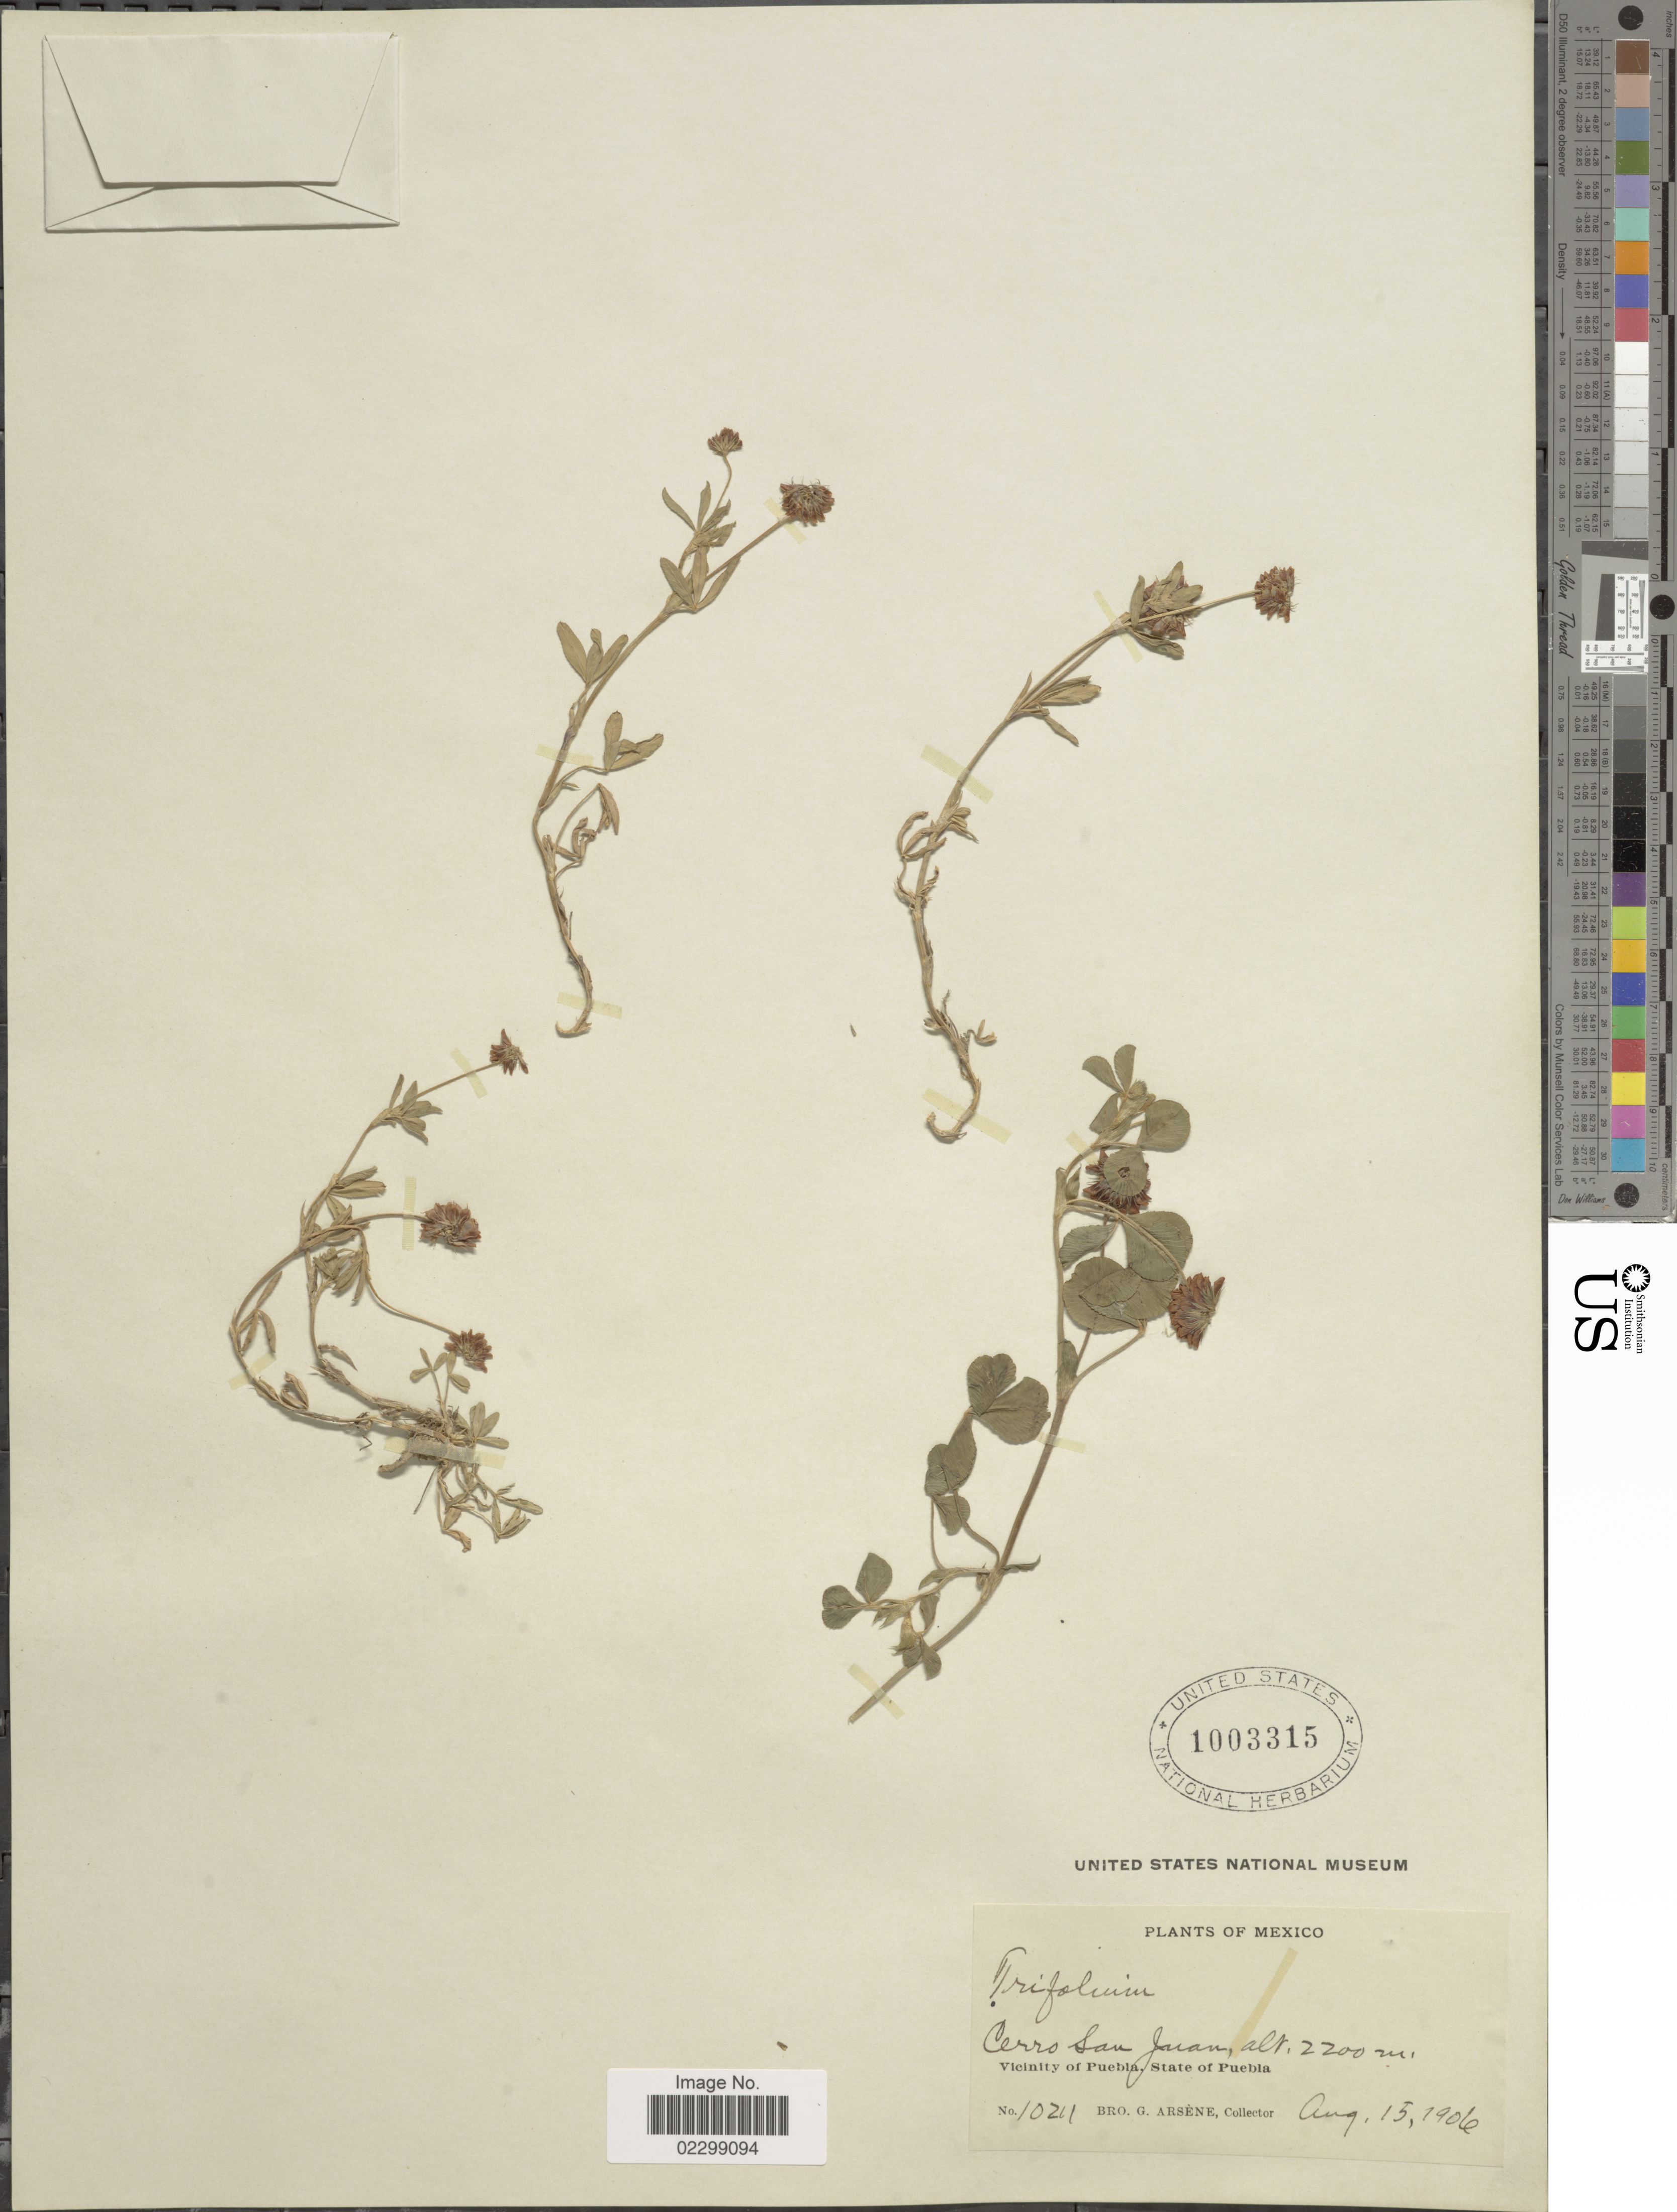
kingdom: Plantae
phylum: Tracheophyta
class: Magnoliopsida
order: Fabales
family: Fabaceae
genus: Trifolium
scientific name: Trifolium sp.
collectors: Bro. G. Arsène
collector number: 10211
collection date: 1906-08-15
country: Mexico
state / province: Puebla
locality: Cerro San Juan, Vicinity of Puebla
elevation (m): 2200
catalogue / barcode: US 1003315